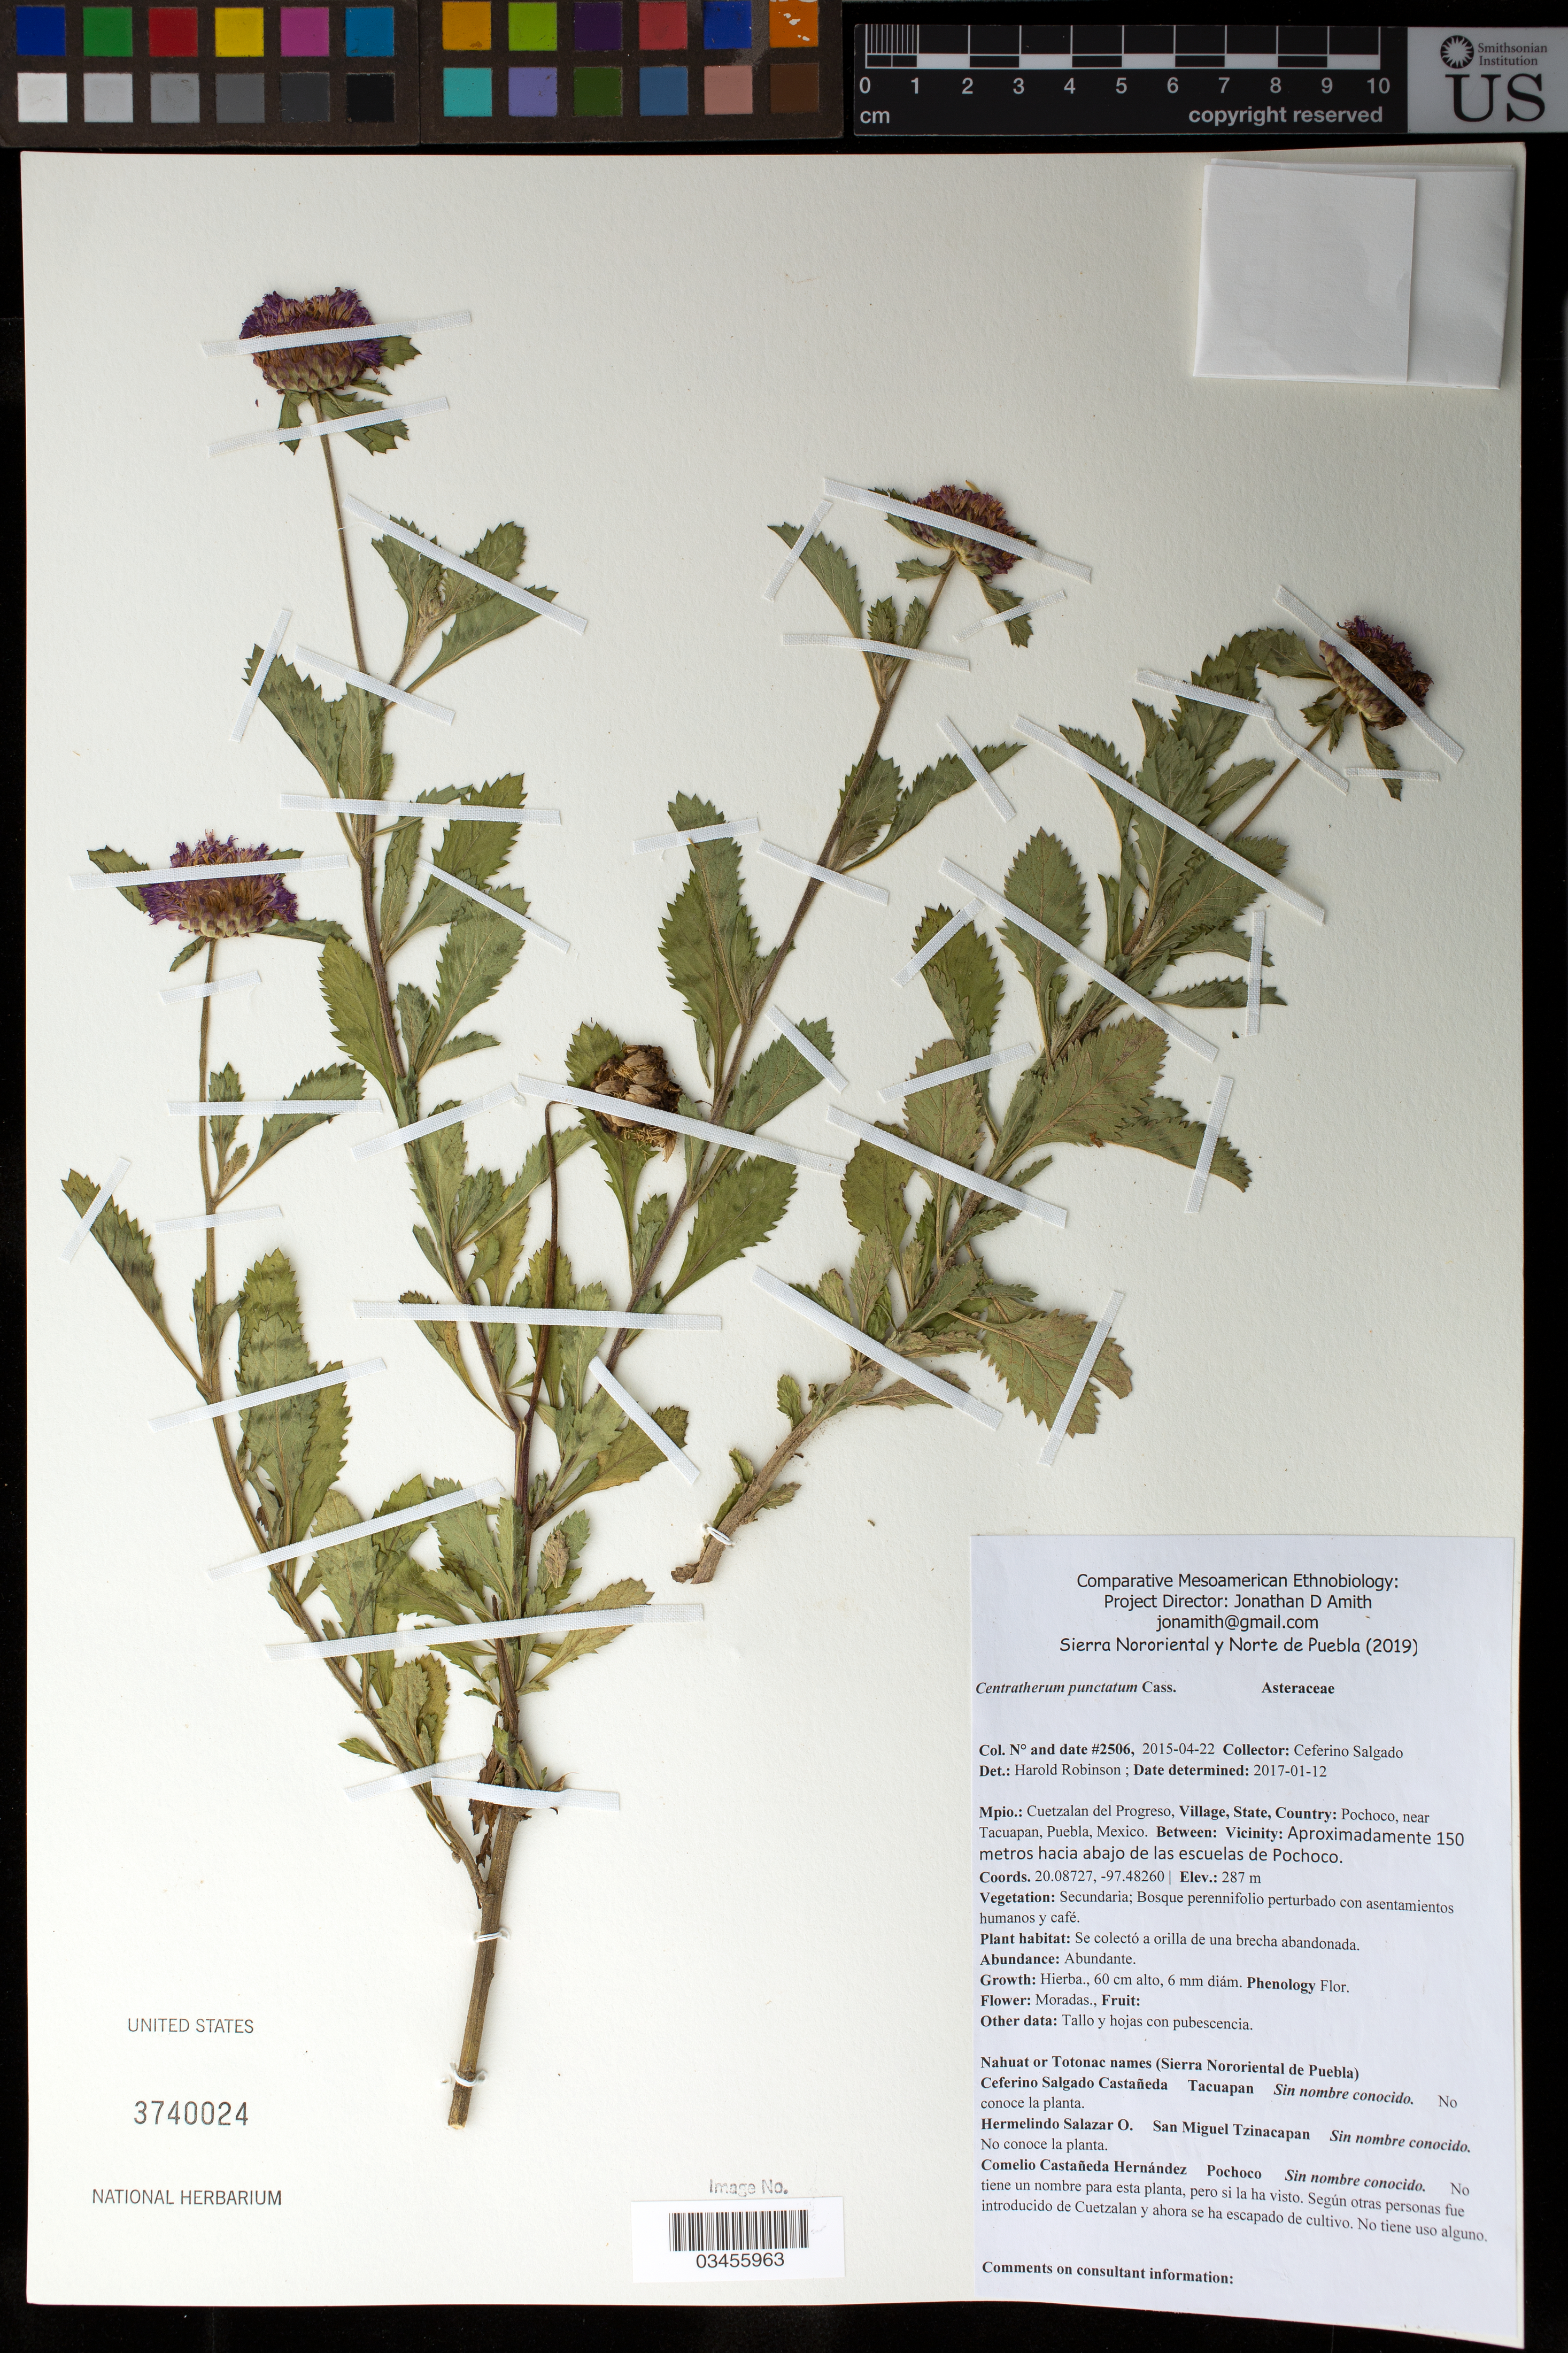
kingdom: Plantae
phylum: Tracheophyta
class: Magnoliopsida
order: Asterales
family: Asteraceae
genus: Centratherum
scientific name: Centratherum punctatum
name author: Cass.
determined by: Robinson, Harold E., (US)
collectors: C. Salgado Castañeda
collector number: CSC_02506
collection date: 2015-04-22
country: México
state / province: Puebla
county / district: Cuetzalan del Progreso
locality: PUEBLO: Pochoco, near Tacuapan; LOCALIDAD EXACTA: Aproximadamente 150 metros hacia abajo de las escuelas de Pochoco.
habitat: Bosque perennifolio perturbado con asentamientos humanos y café | Se colectó a orilla de una brecha abandonada.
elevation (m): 287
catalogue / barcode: US 3740024